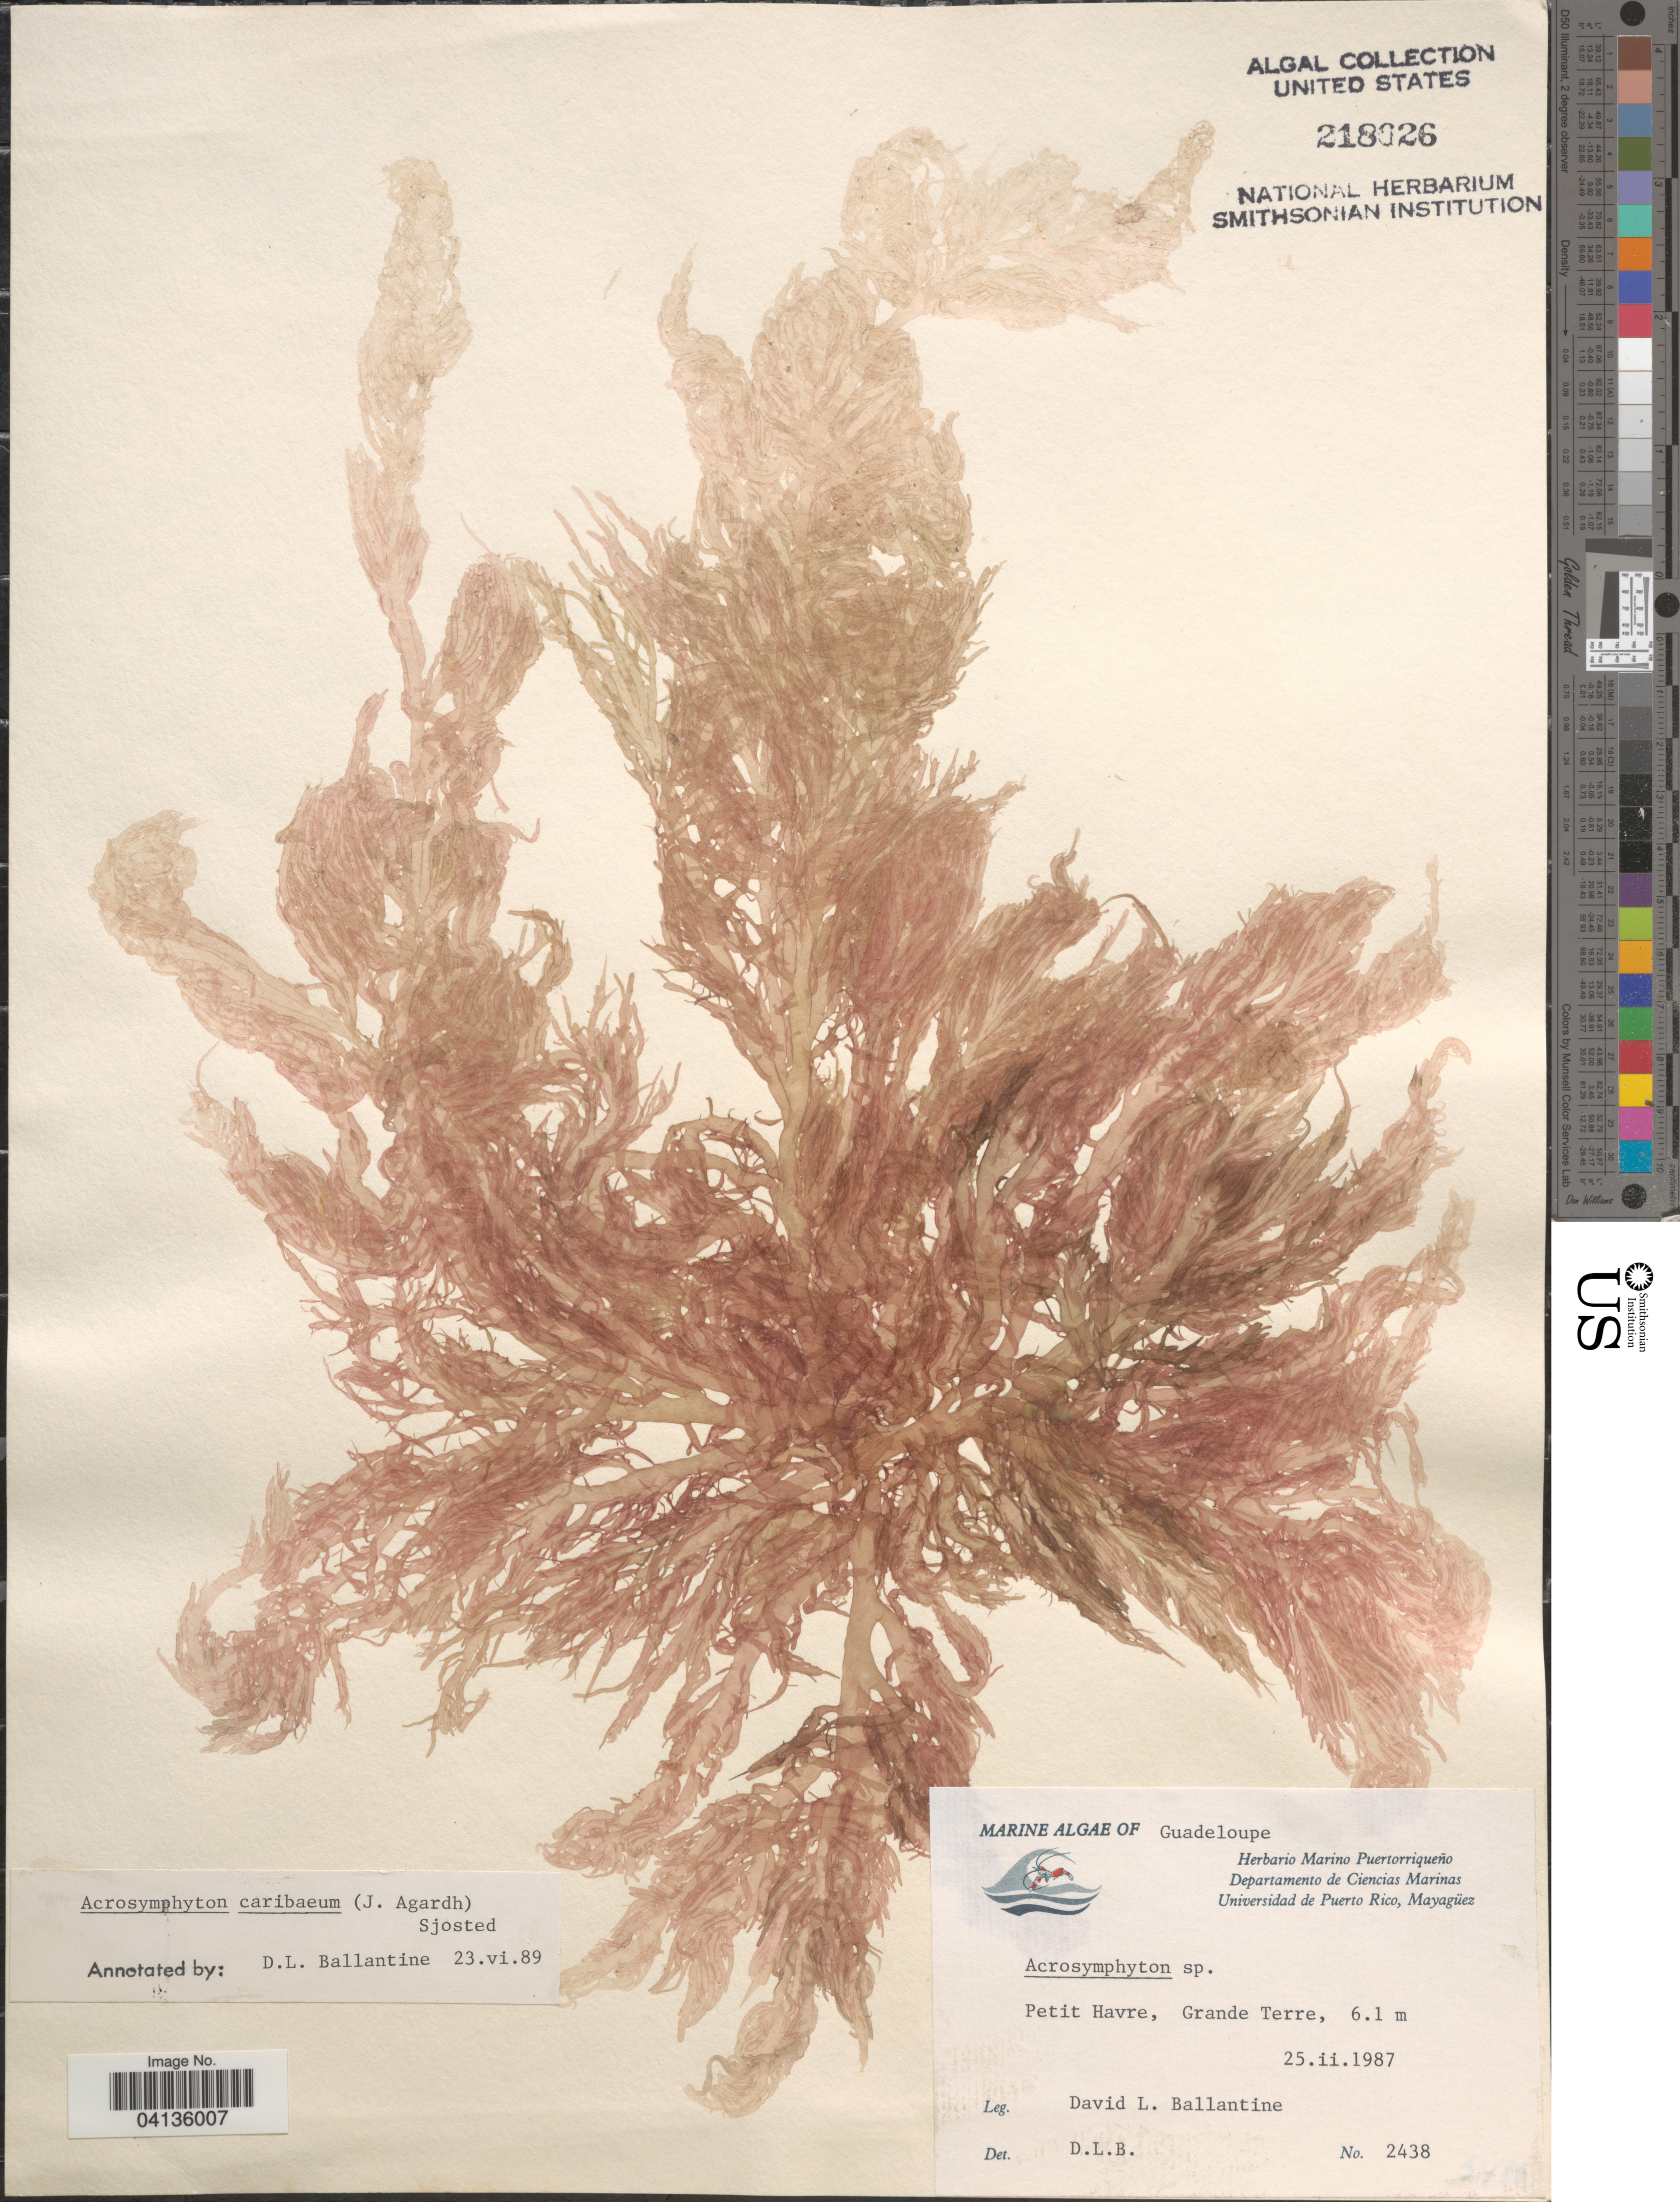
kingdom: Plantae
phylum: Rhodophyta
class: Florideophyceae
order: Acrosymphytales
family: Acrosymphytaceae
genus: Acrosymphyton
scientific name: Acrosymphyton caribaeum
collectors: D.L. Ballantine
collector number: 2438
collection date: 1987-02-25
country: Guadeloupe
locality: Petit Havre, Grande Terre.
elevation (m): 6.1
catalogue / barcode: US 218026